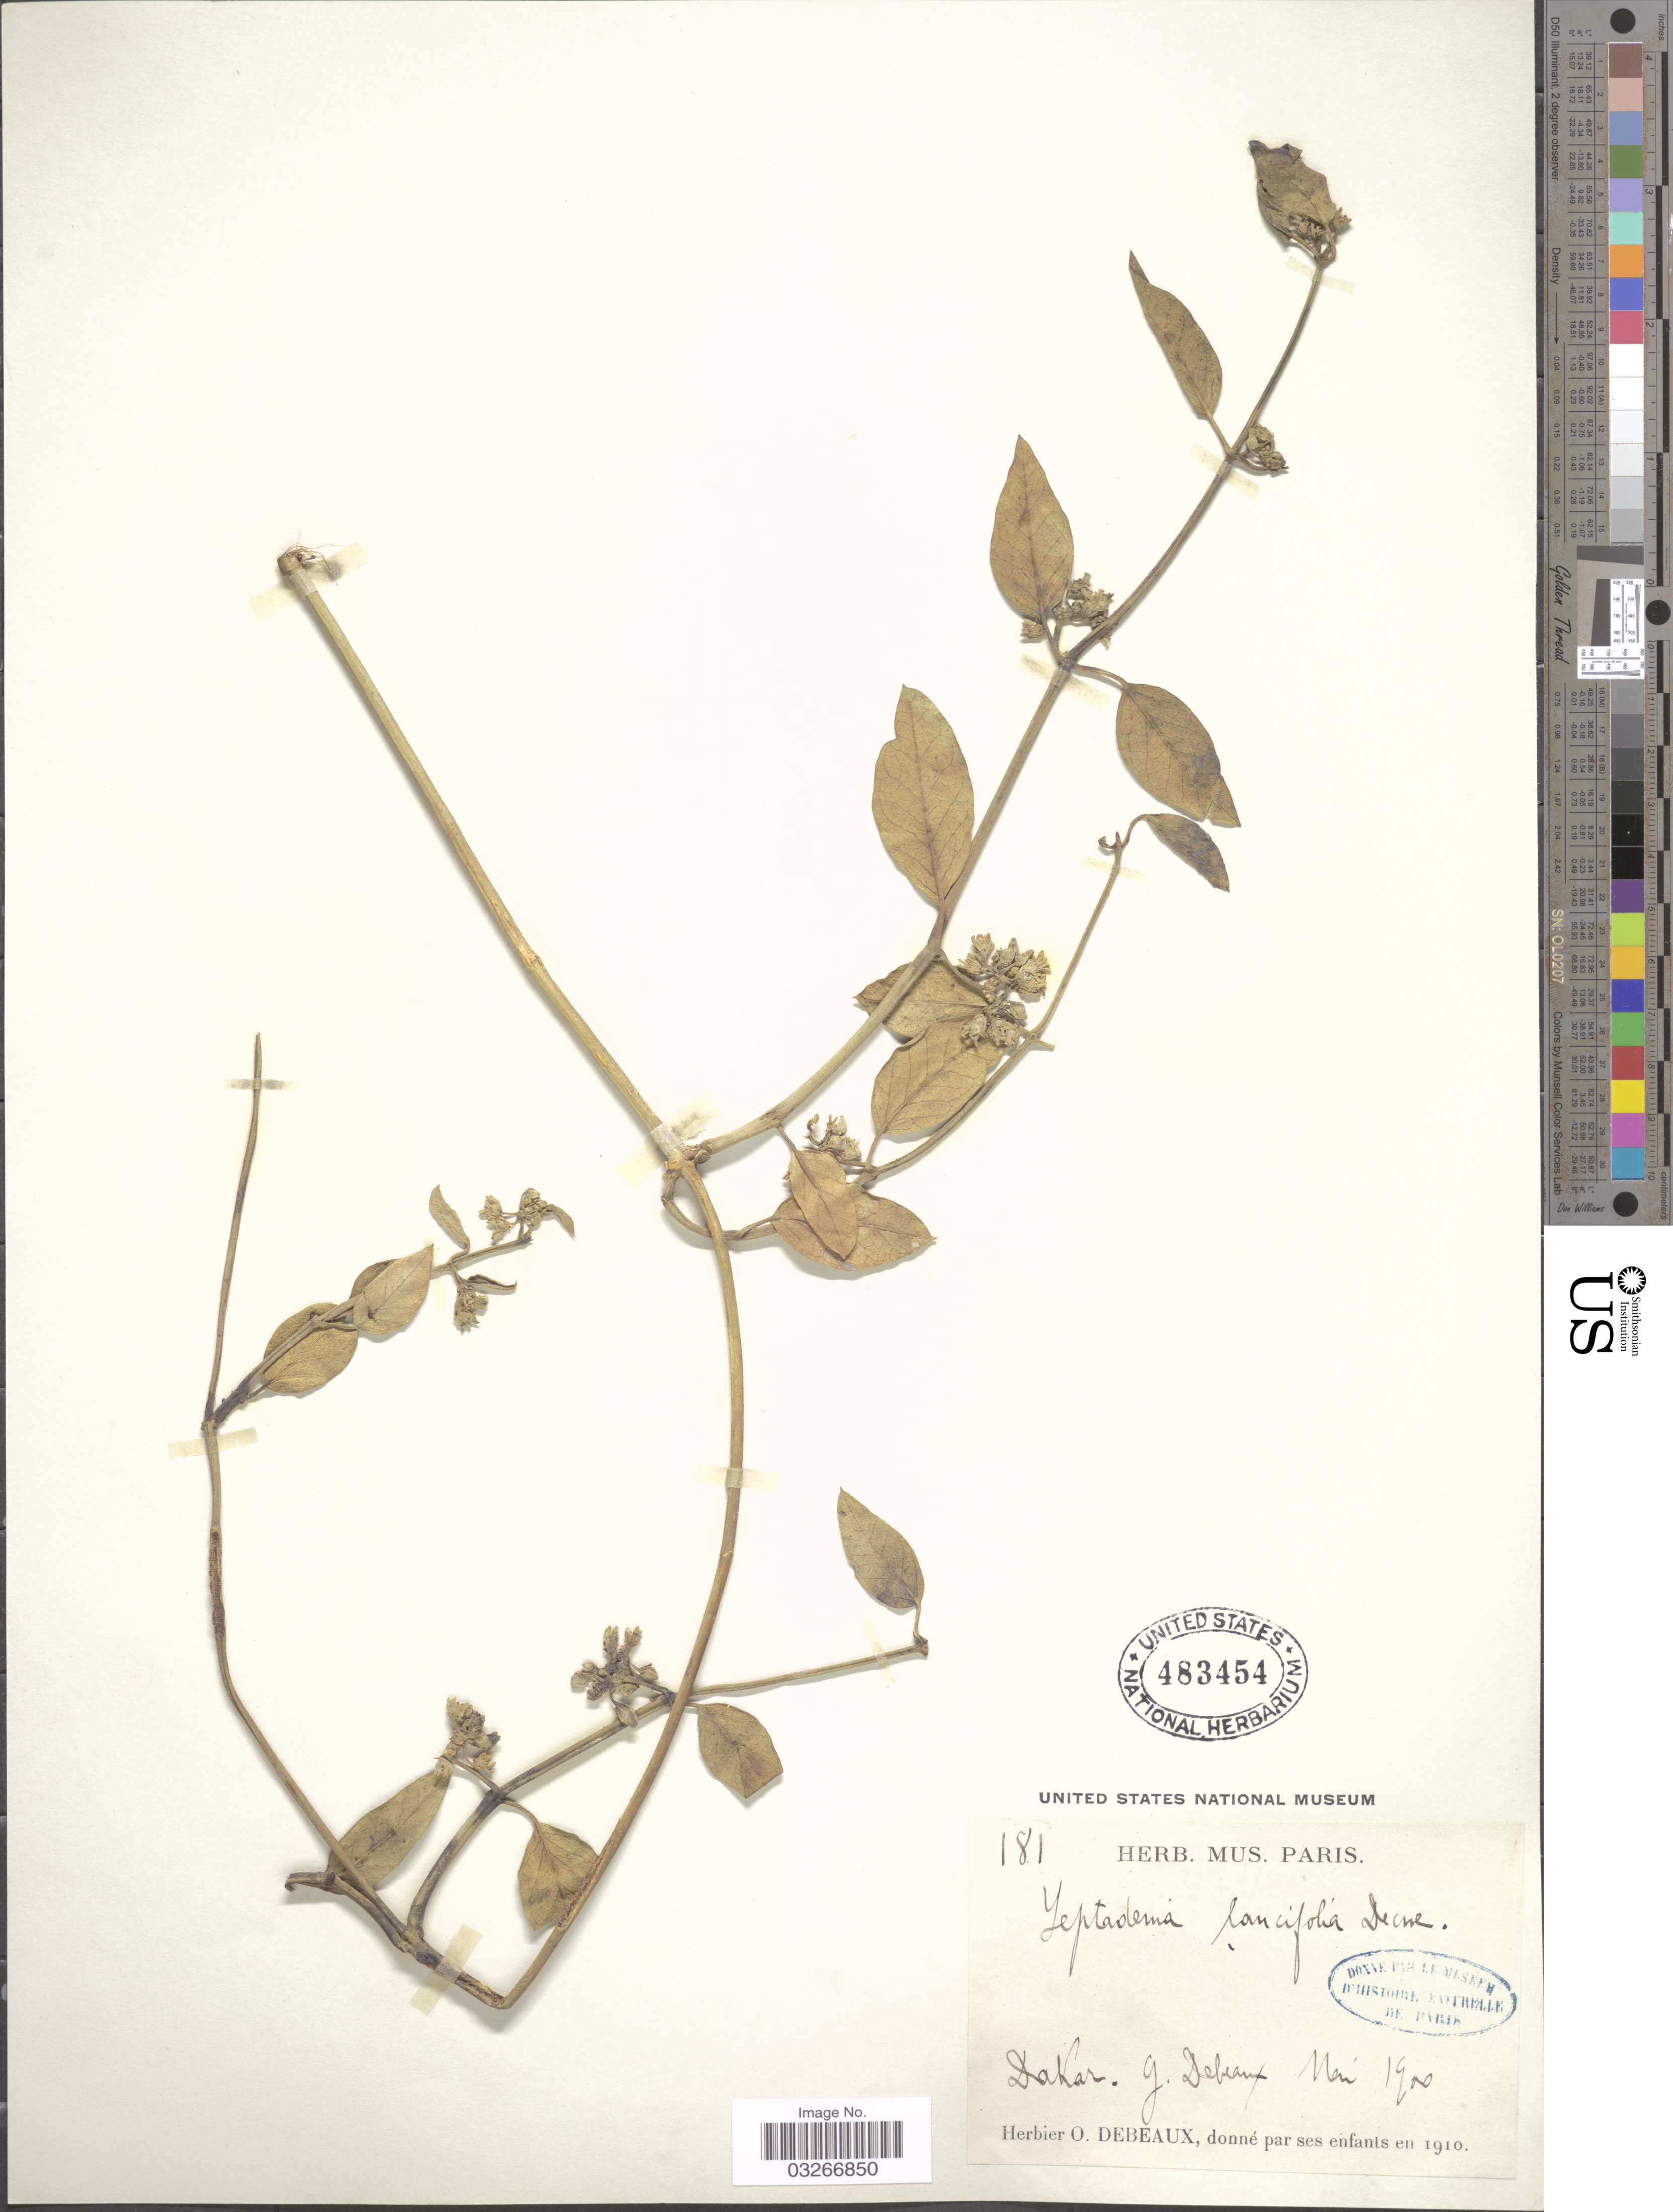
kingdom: Plantae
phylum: Tracheophyta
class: Magnoliopsida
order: Gentianales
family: Apocynaceae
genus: Leptadenia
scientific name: Leptadenia lancifolia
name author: (Schumach.) Decne.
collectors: G. Debeaux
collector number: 181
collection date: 1900-05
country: Senegal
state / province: Dakar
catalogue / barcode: US 483454